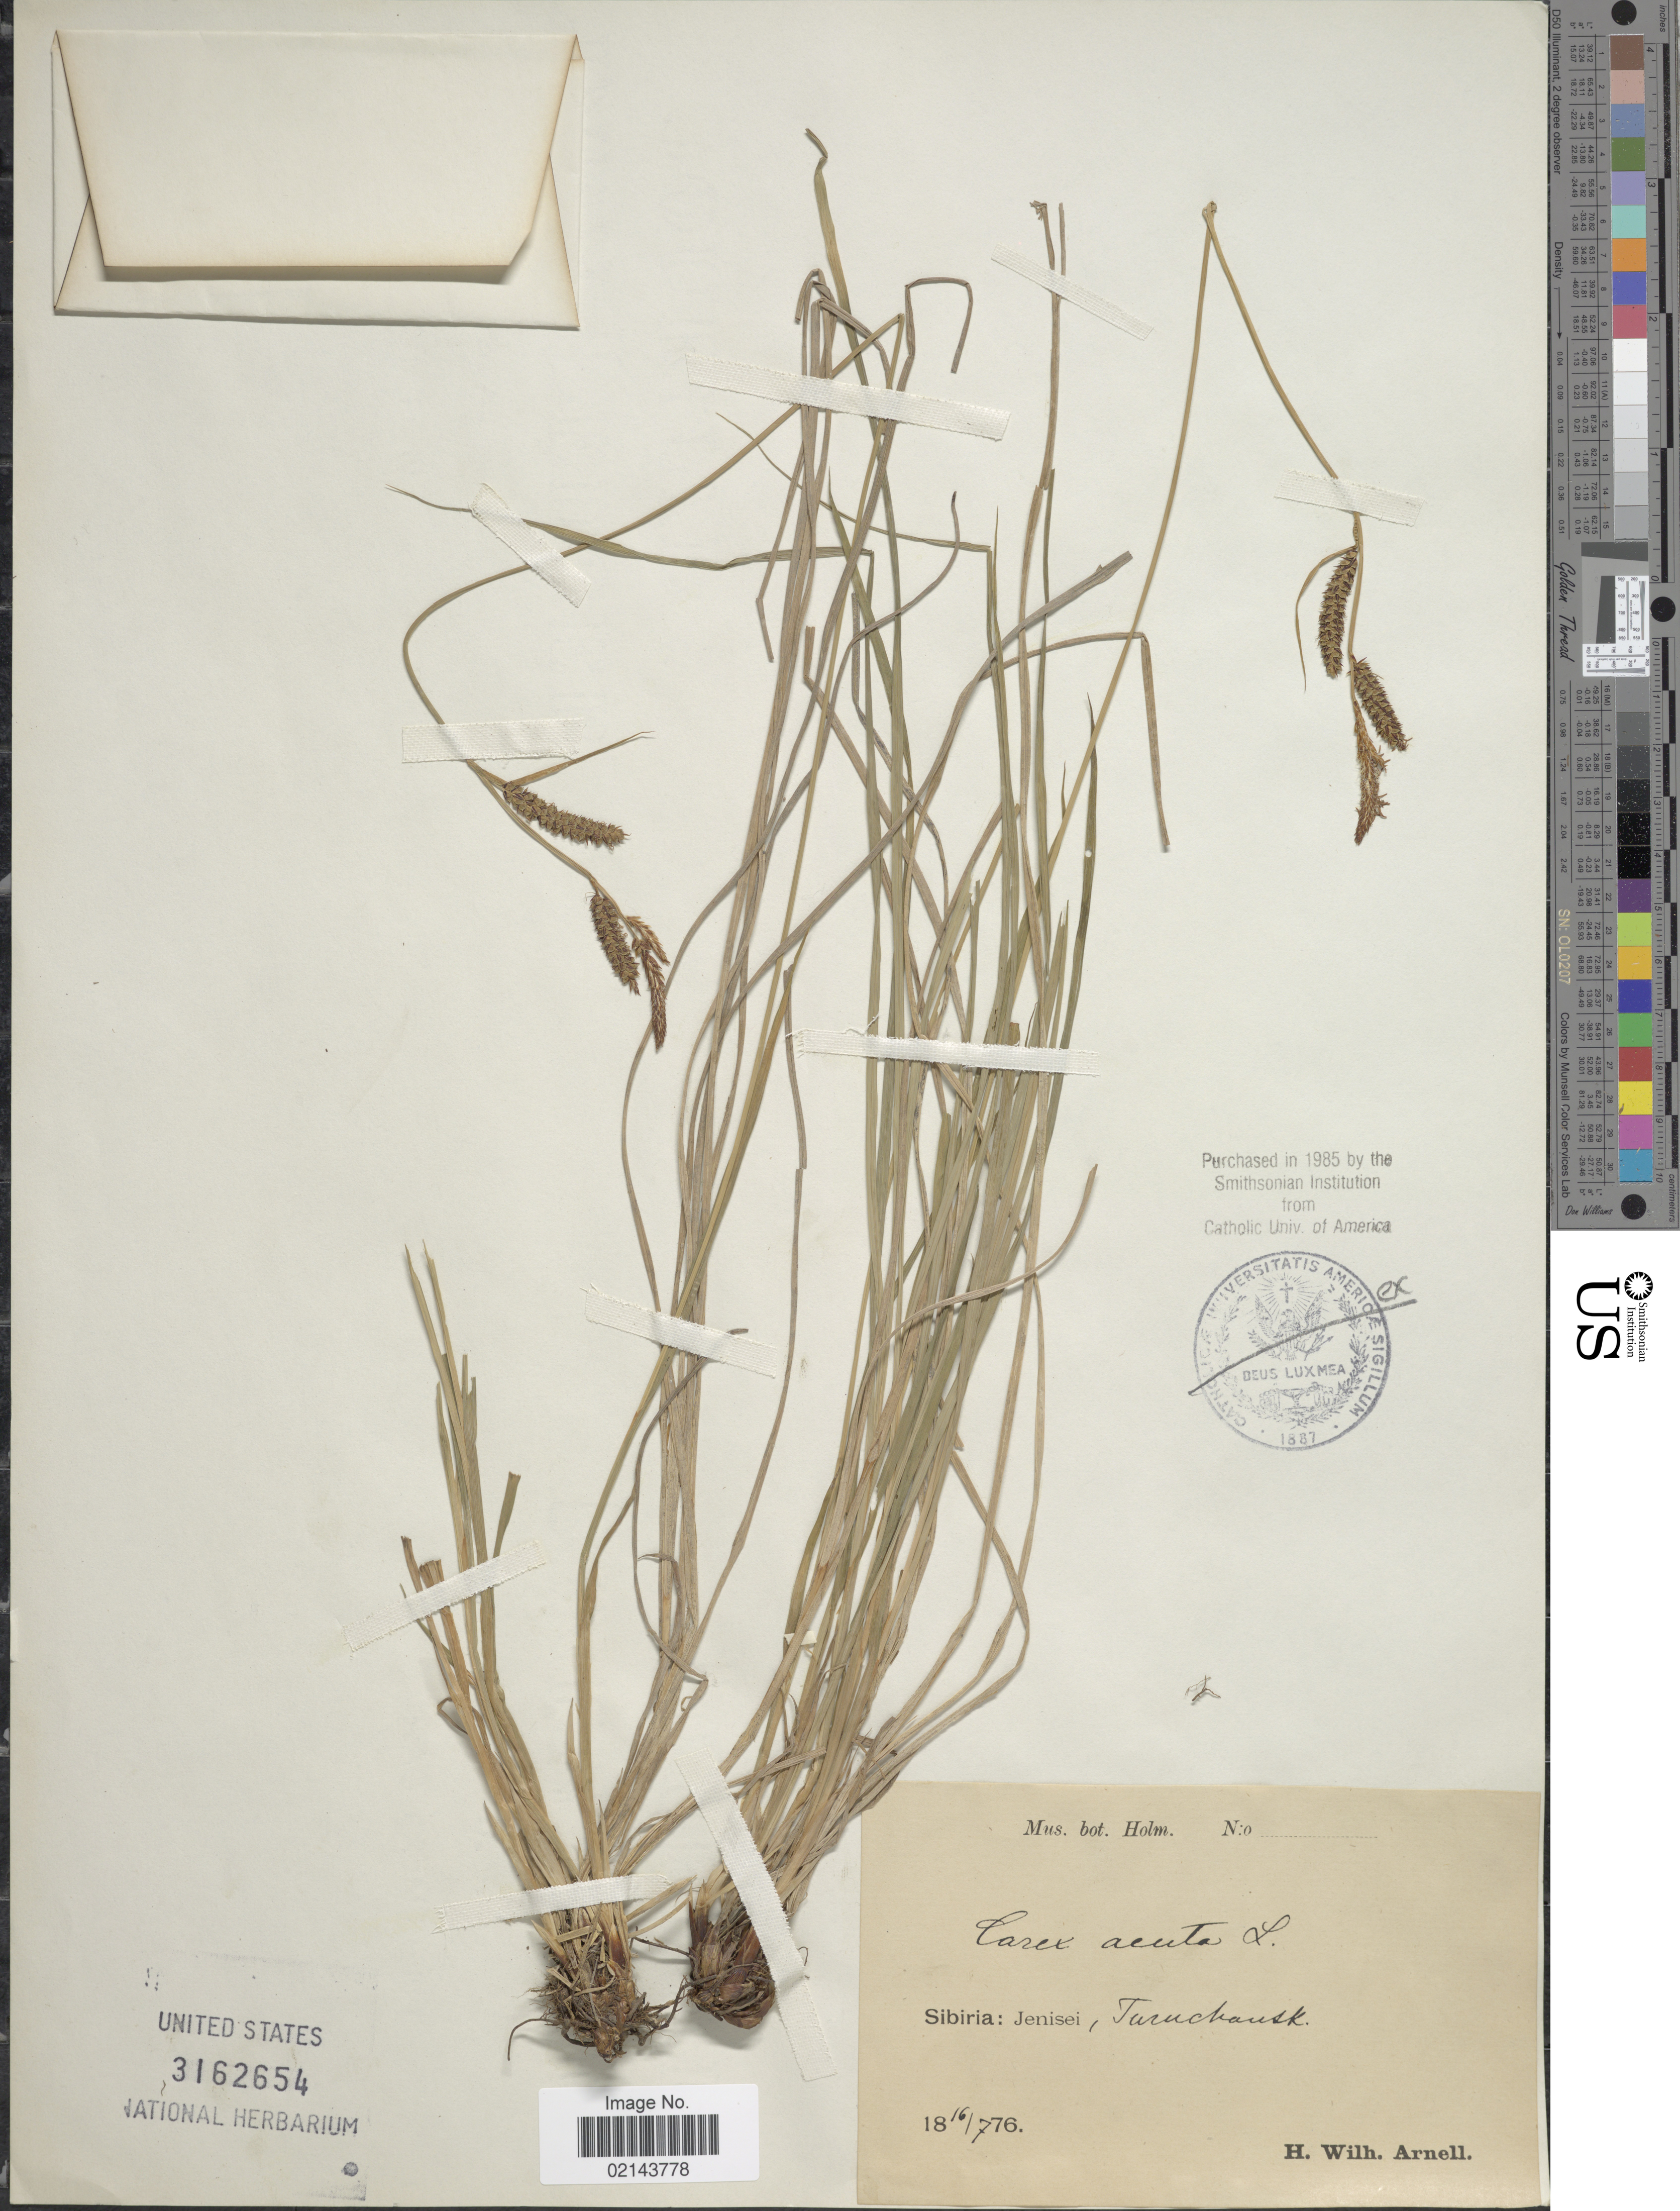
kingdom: Plantae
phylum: Tracheophyta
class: Liliopsida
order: Poales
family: Cyperaceae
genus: Carex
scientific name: Carex acuta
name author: L.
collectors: H. W. Arnell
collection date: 1876-07-16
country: Russian Federation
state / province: Krasnoyarsk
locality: Sibiria: Jenisei, Taruchausk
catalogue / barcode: US 3162654